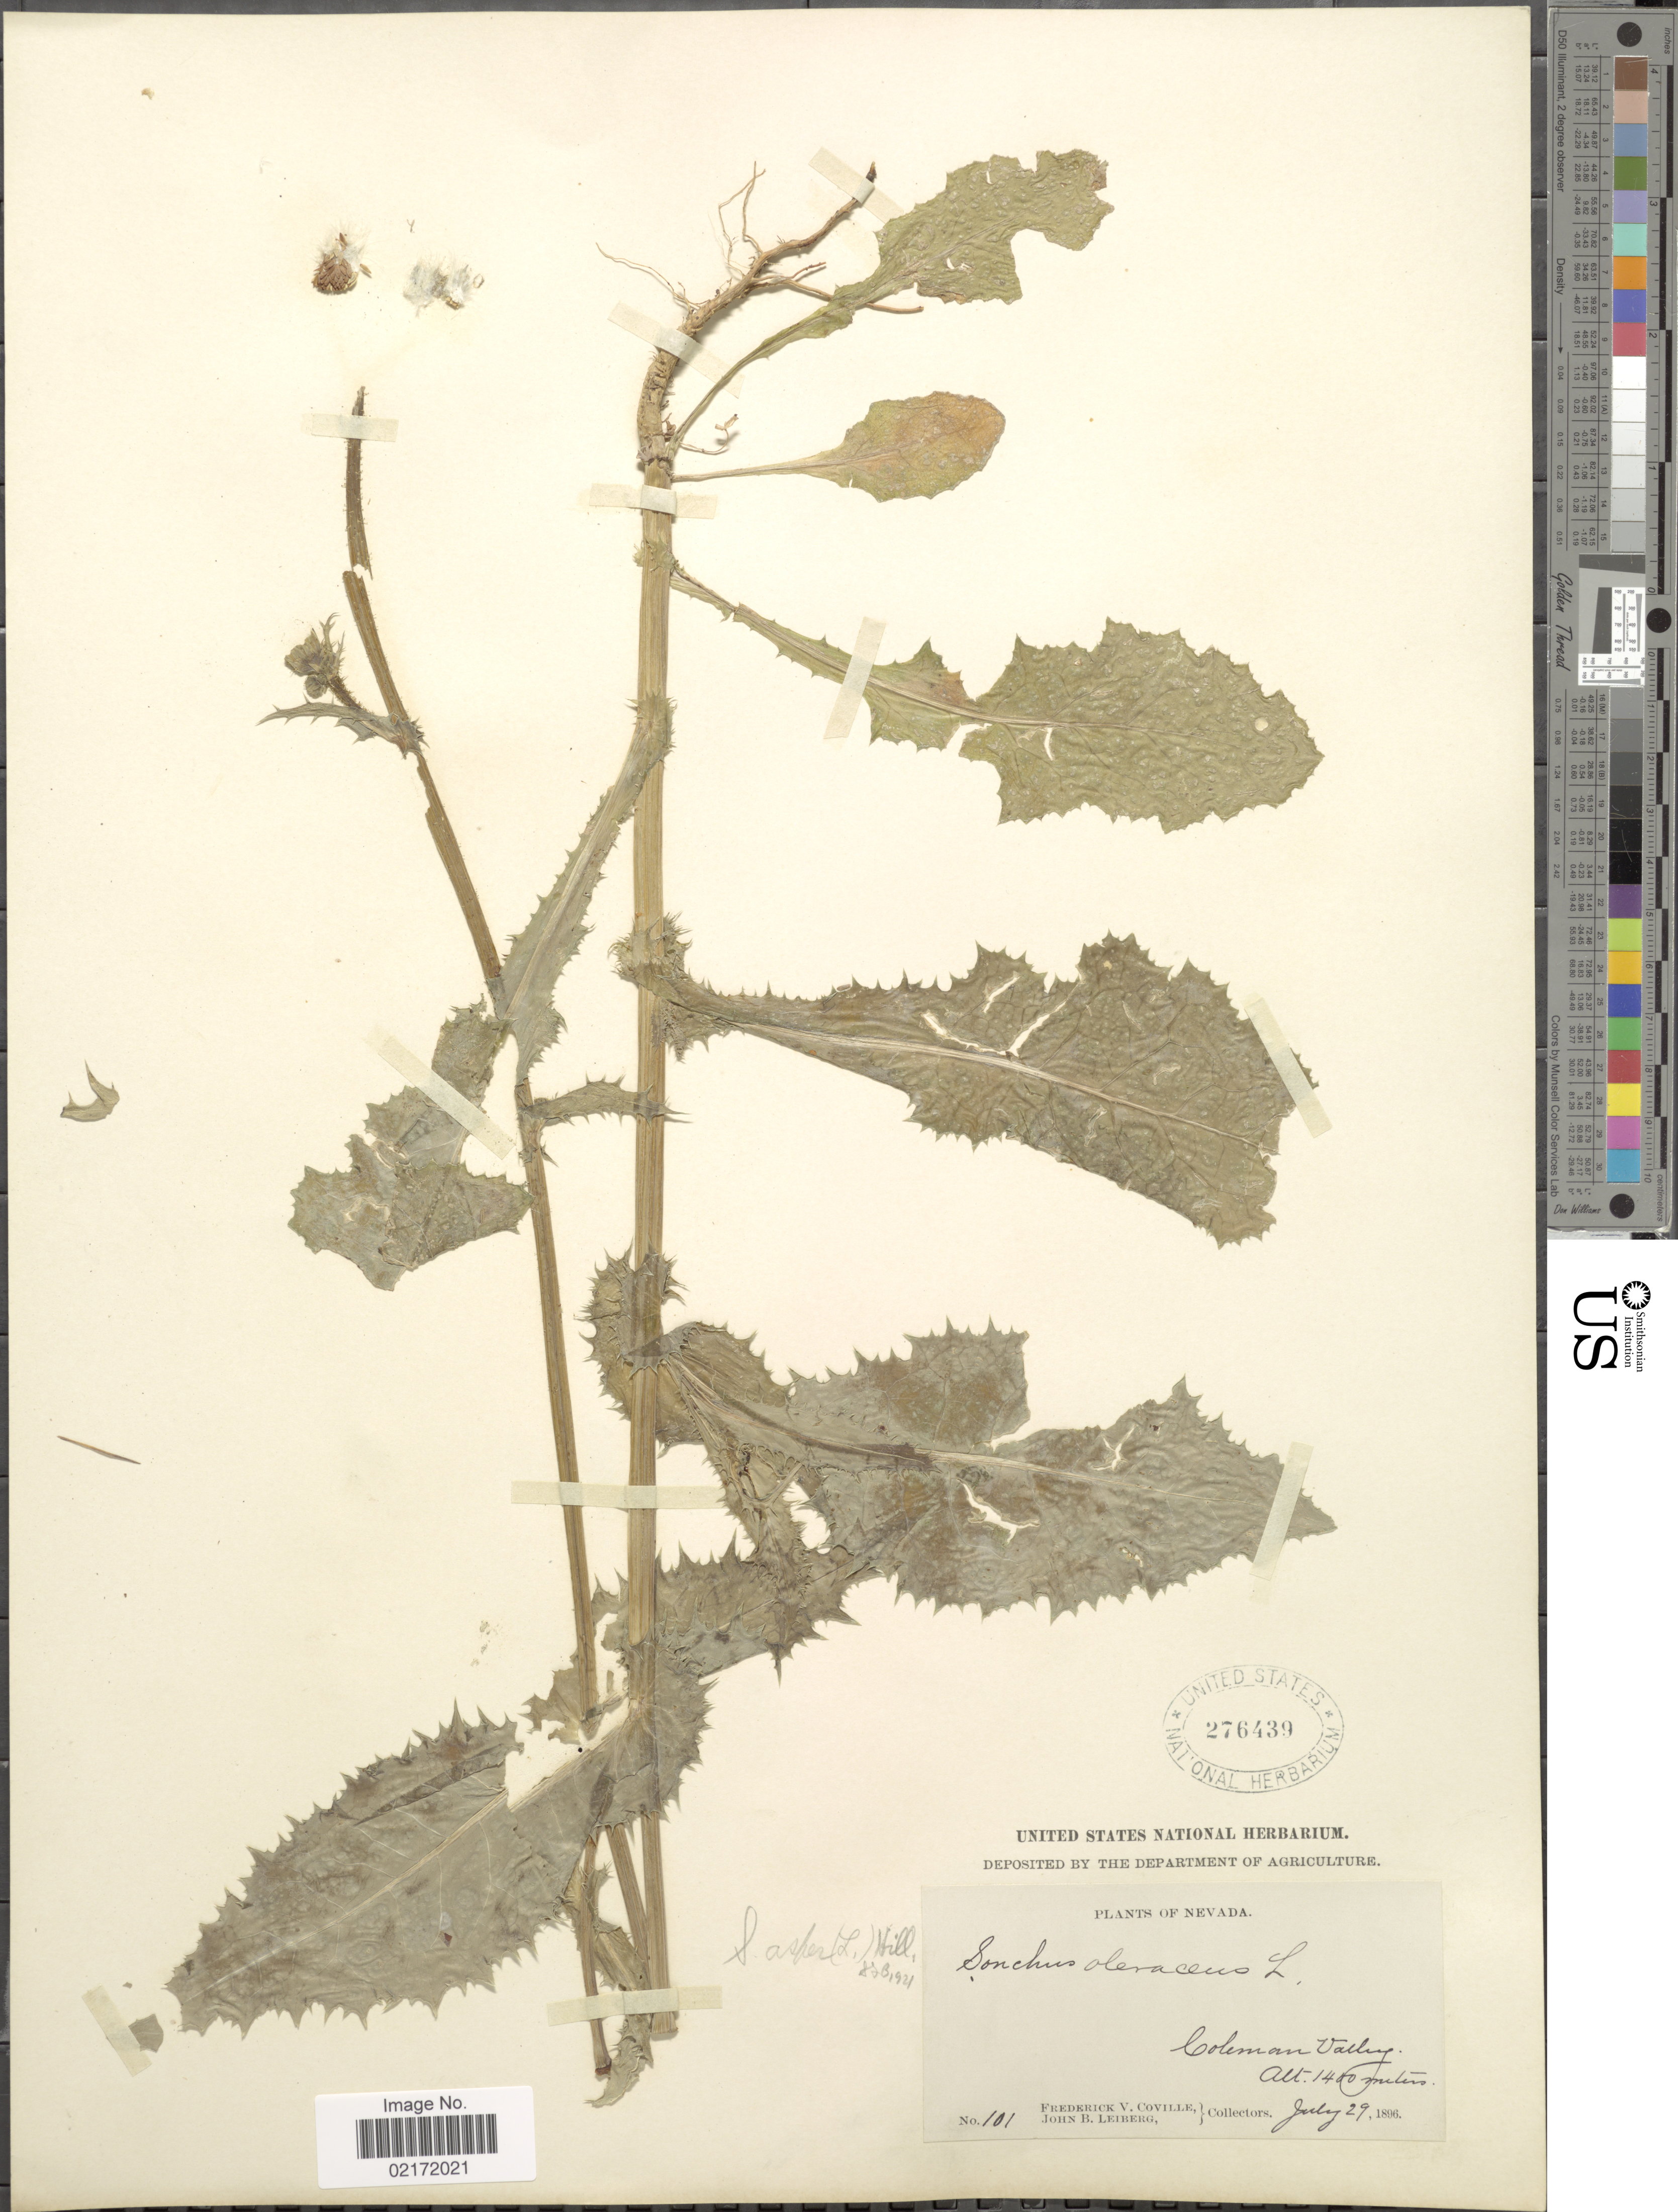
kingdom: Plantae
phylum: Tracheophyta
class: Magnoliopsida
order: Asterales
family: Asteraceae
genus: Sonchus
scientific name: Sonchus asper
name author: (L.) Hill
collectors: F. V. Coville & J. B. Leiberg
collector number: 101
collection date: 1896-07-29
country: United States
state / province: Nevada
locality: Coleman Valley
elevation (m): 1400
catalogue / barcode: US 276439